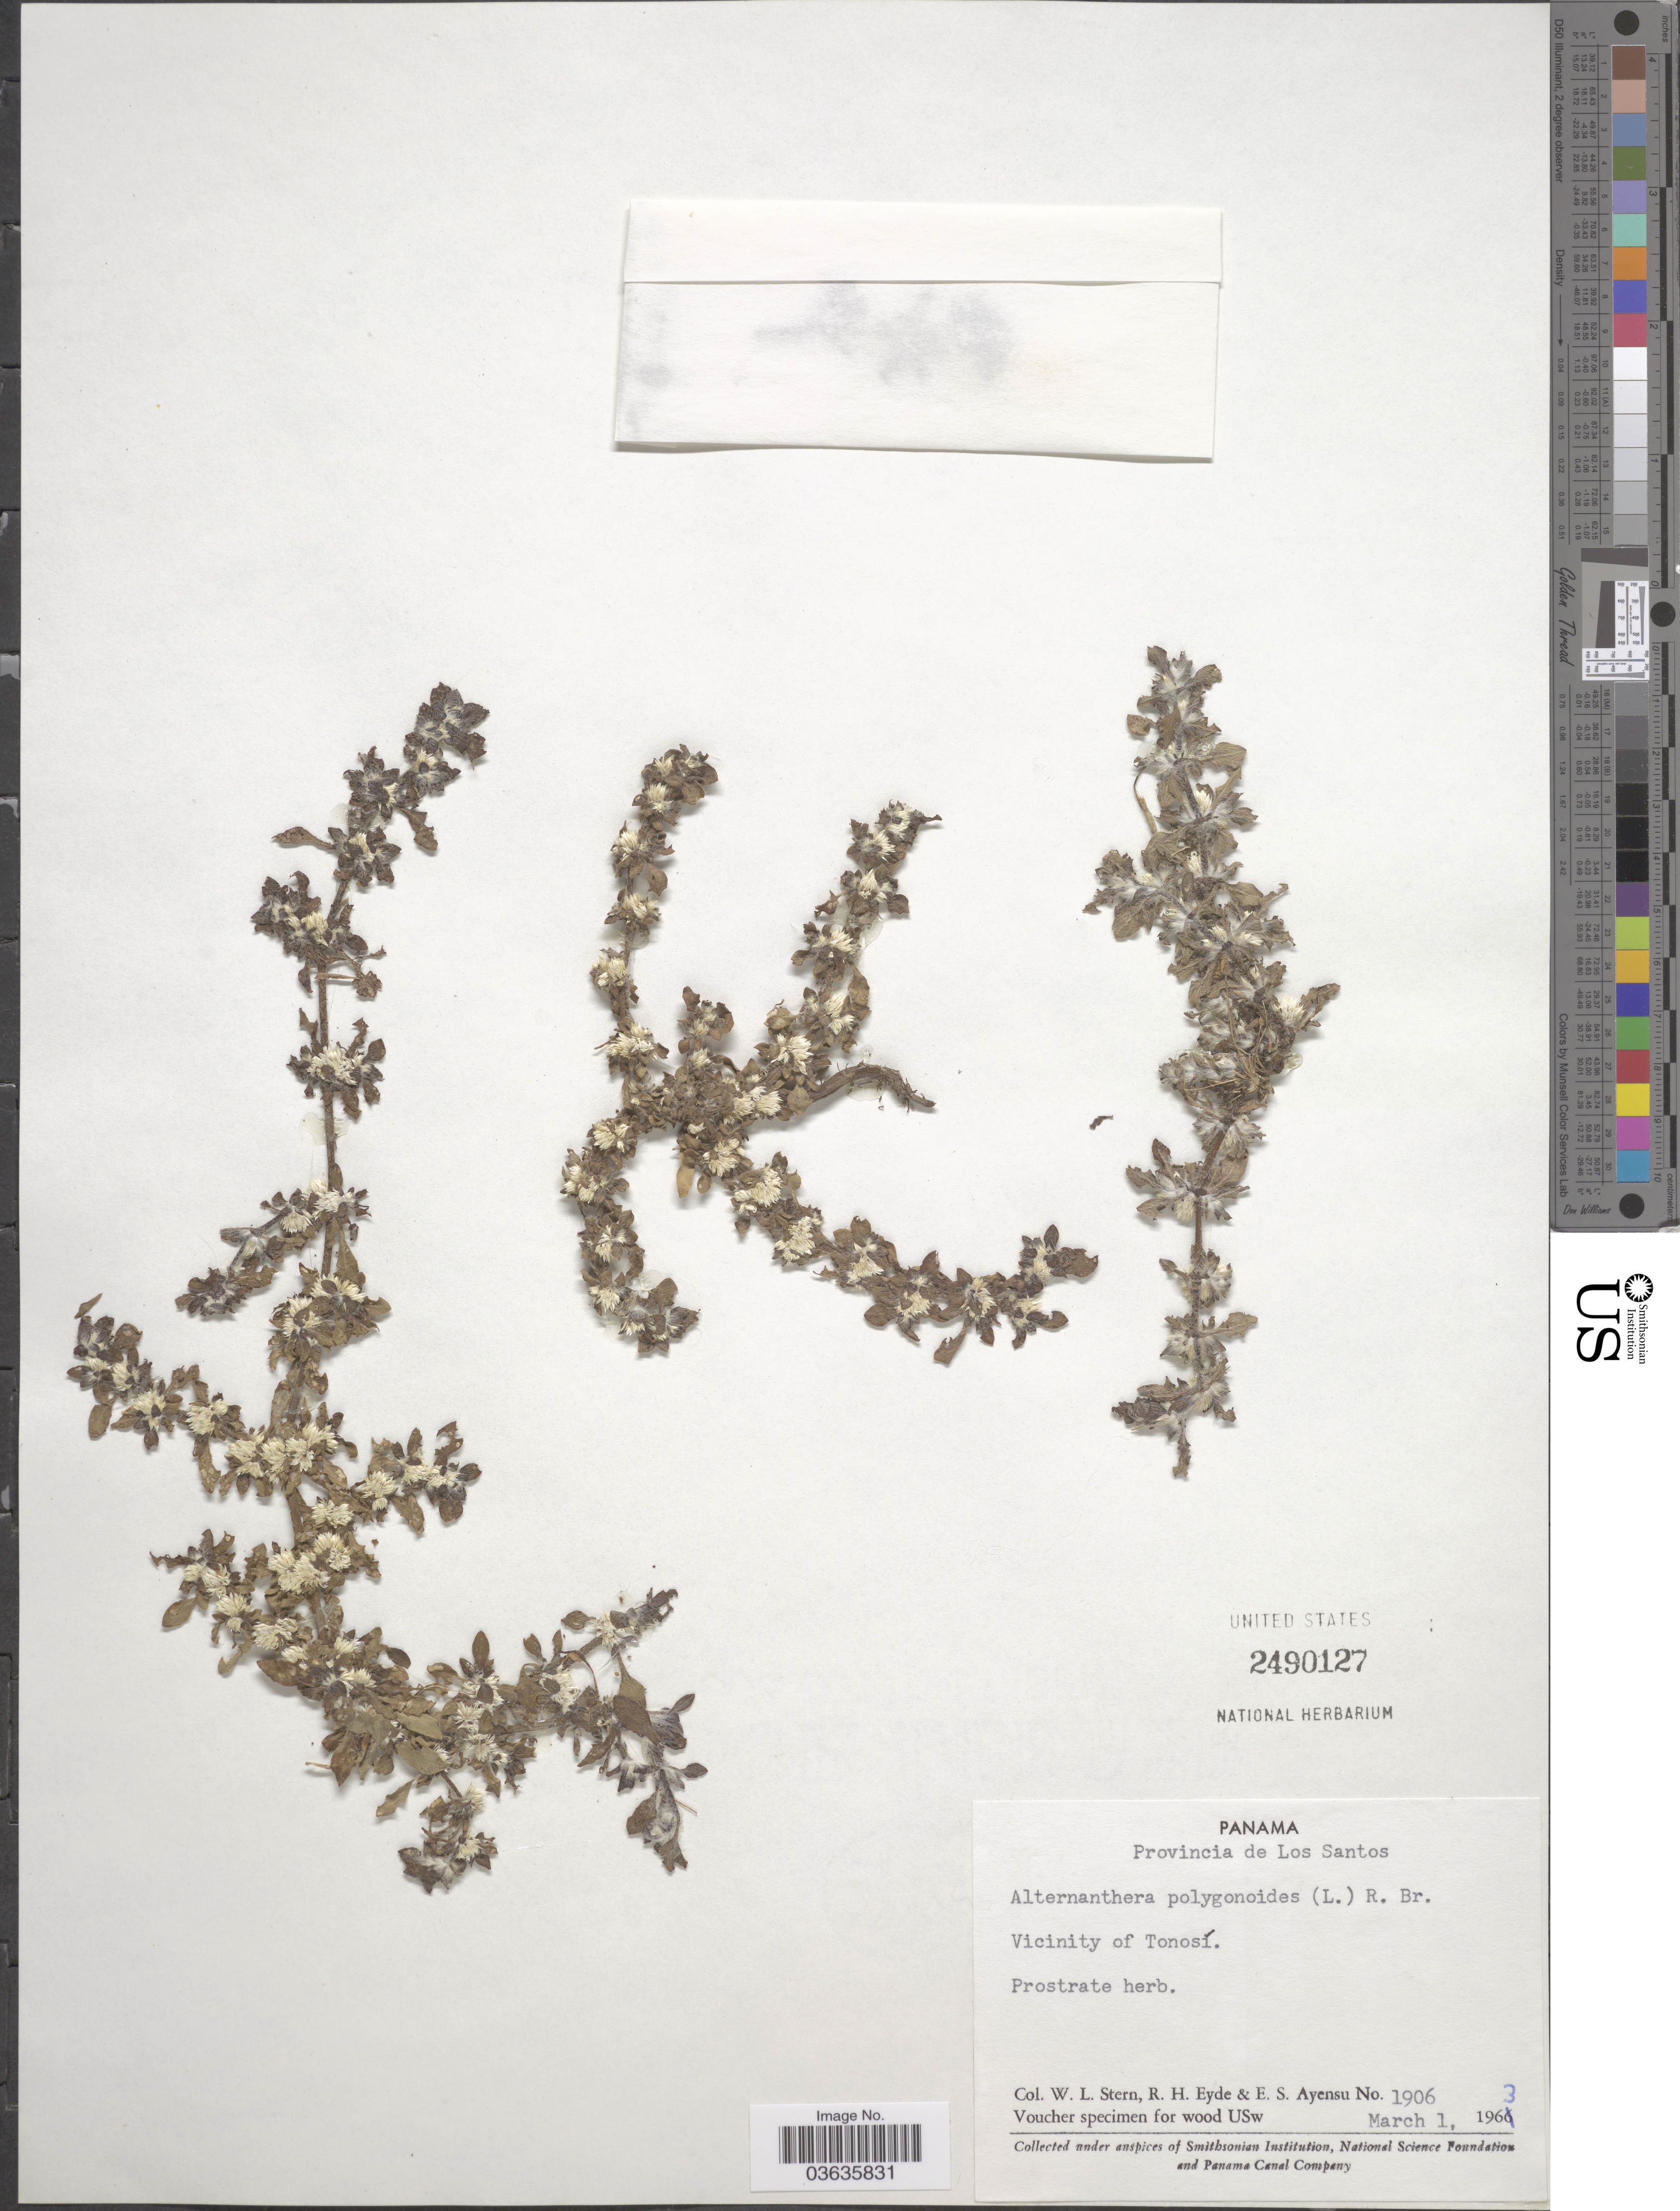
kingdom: Plantae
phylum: Tracheophyta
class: Magnoliopsida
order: Caryophyllales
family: Amaranthaceae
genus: Alternanthera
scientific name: Alternanthera polygonoides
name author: (L.) R. Br. ex Sweet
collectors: W. L. Stern, R. H. Eyde & E. S. Ayensu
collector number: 1906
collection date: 1963-03-01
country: Panama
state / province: Los Santos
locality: Vicinity of Tonosí.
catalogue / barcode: US 2490127